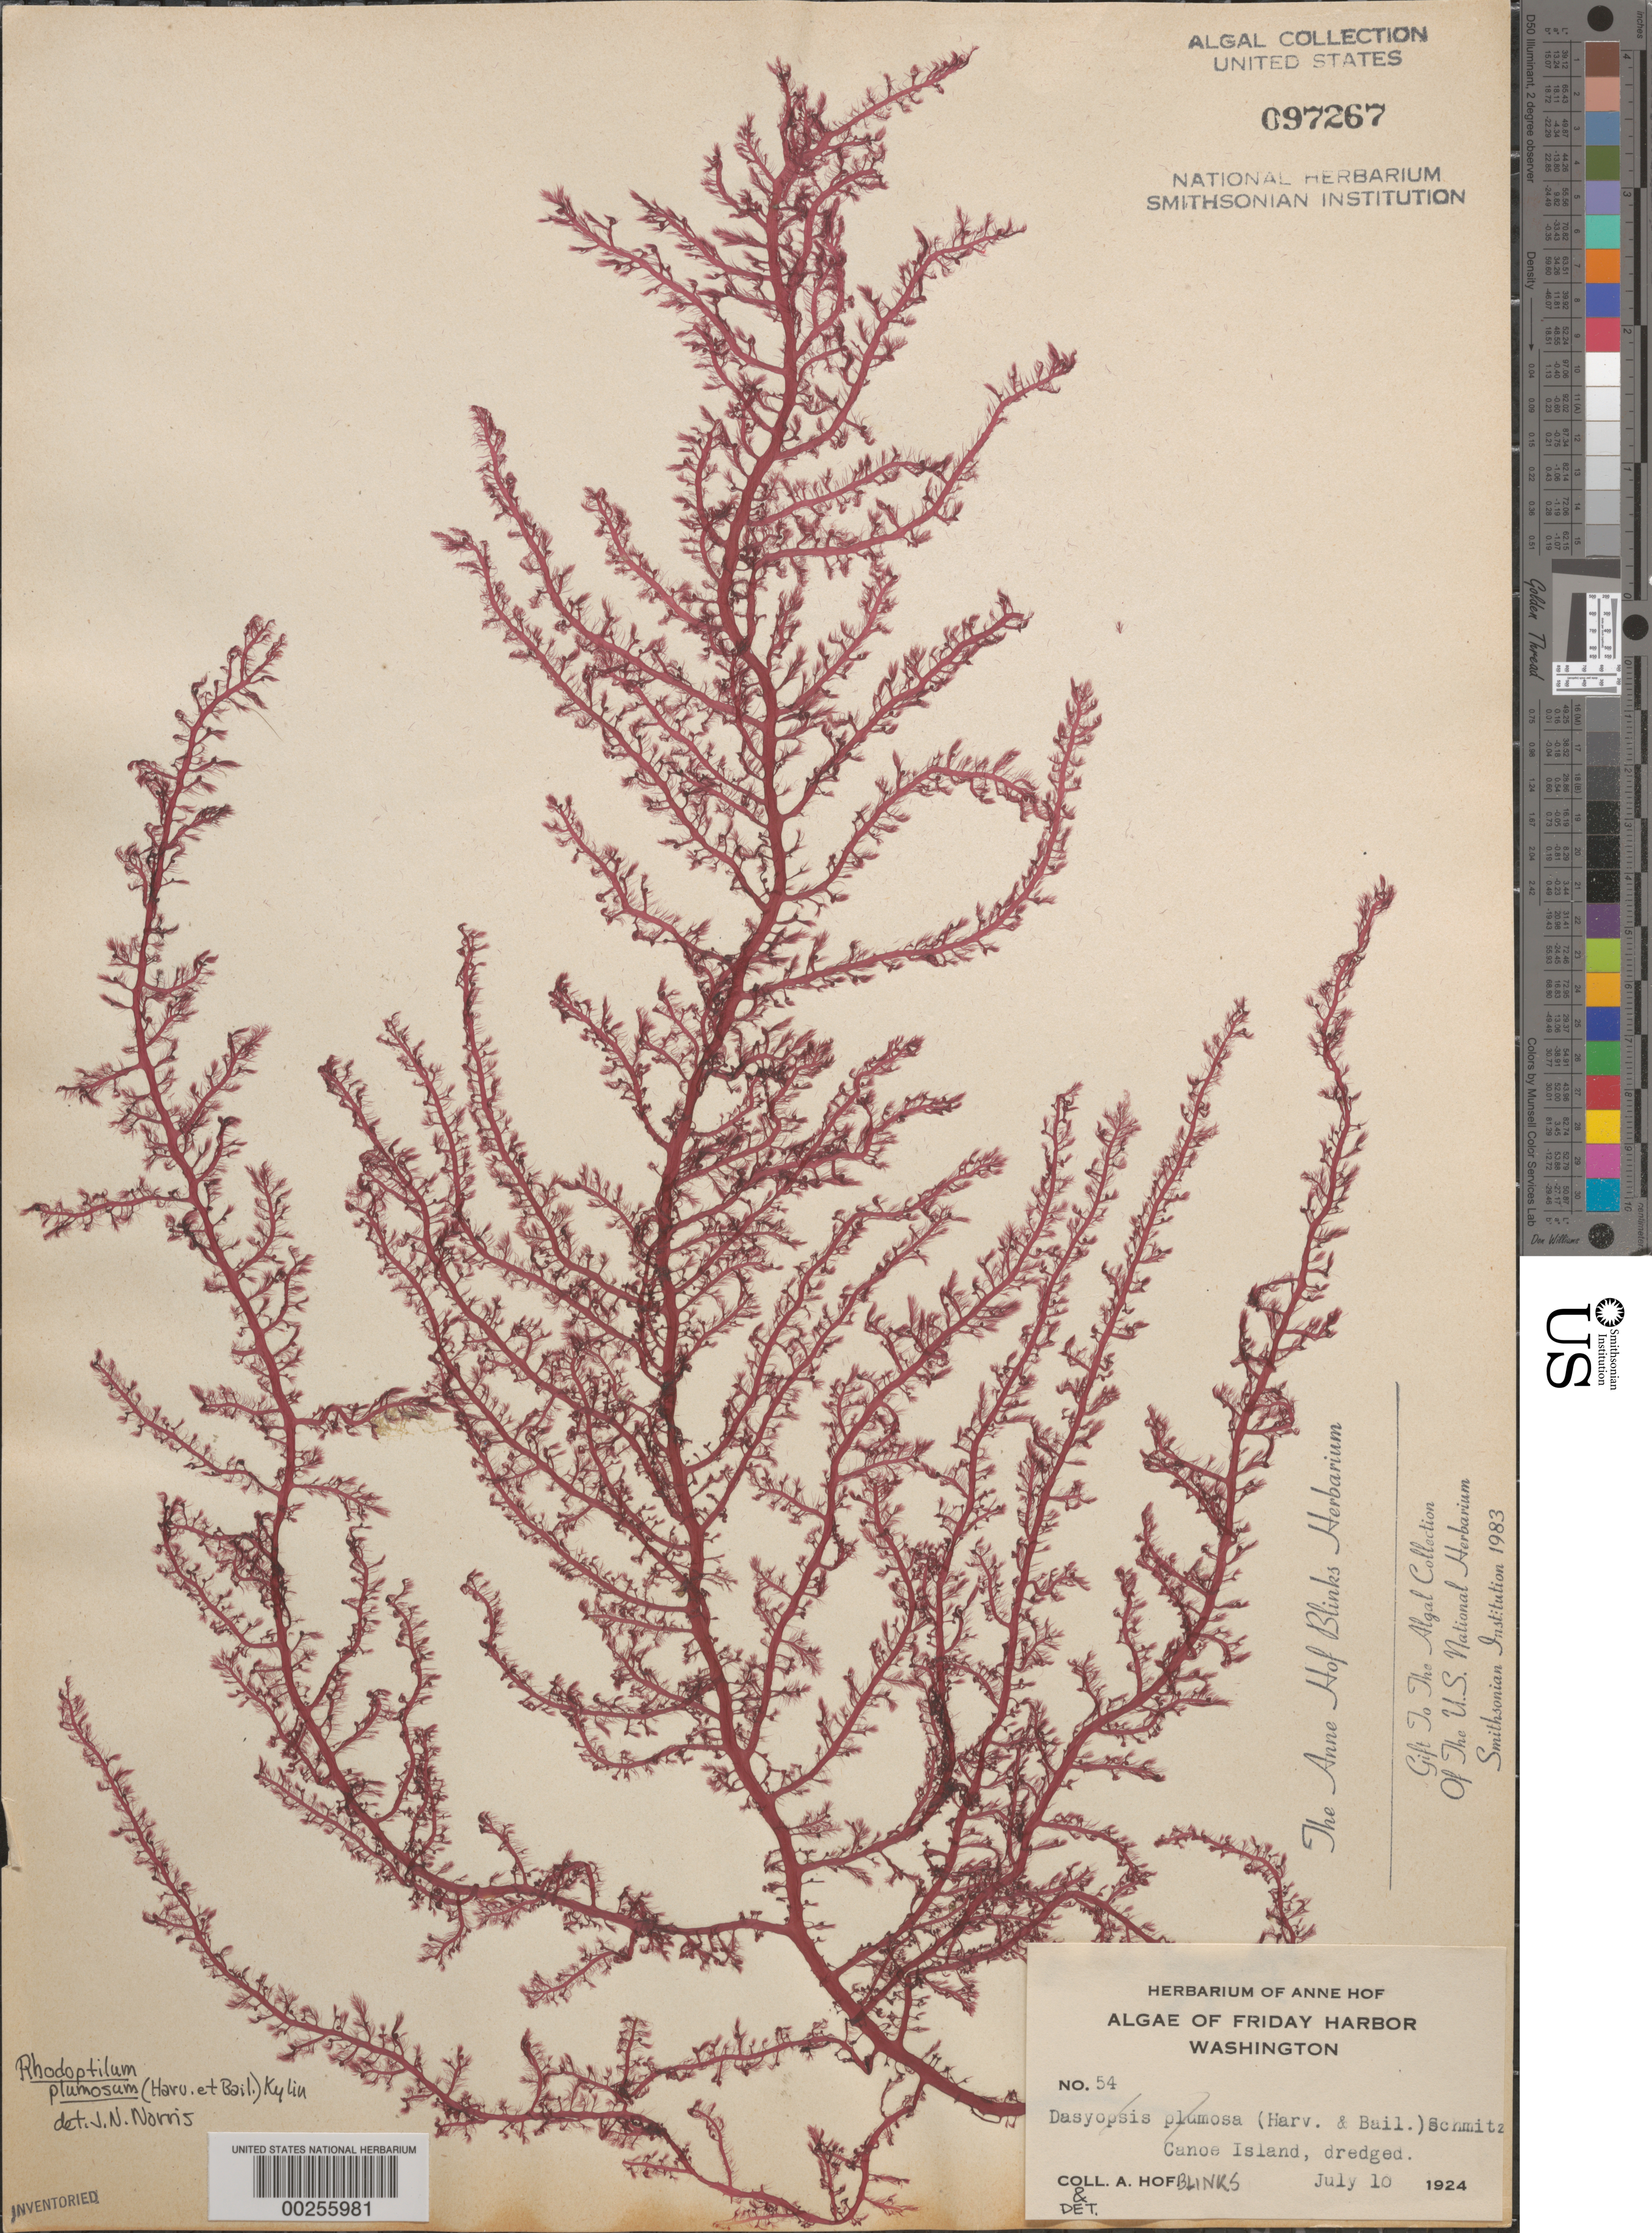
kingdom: Plantae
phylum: Rhodophyta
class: Florideophyceae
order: Ceramiales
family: Dasyaceae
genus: Rhodoptilum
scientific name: Rhodoptilum plumosum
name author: (Harv. & Bail.) Kylin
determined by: Norris, James N.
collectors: A. Blinks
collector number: AHB 54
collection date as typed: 10 Jul 1924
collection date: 1924-07-10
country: United States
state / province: Washington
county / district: San Juan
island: Canoe Island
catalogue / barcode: US 97267